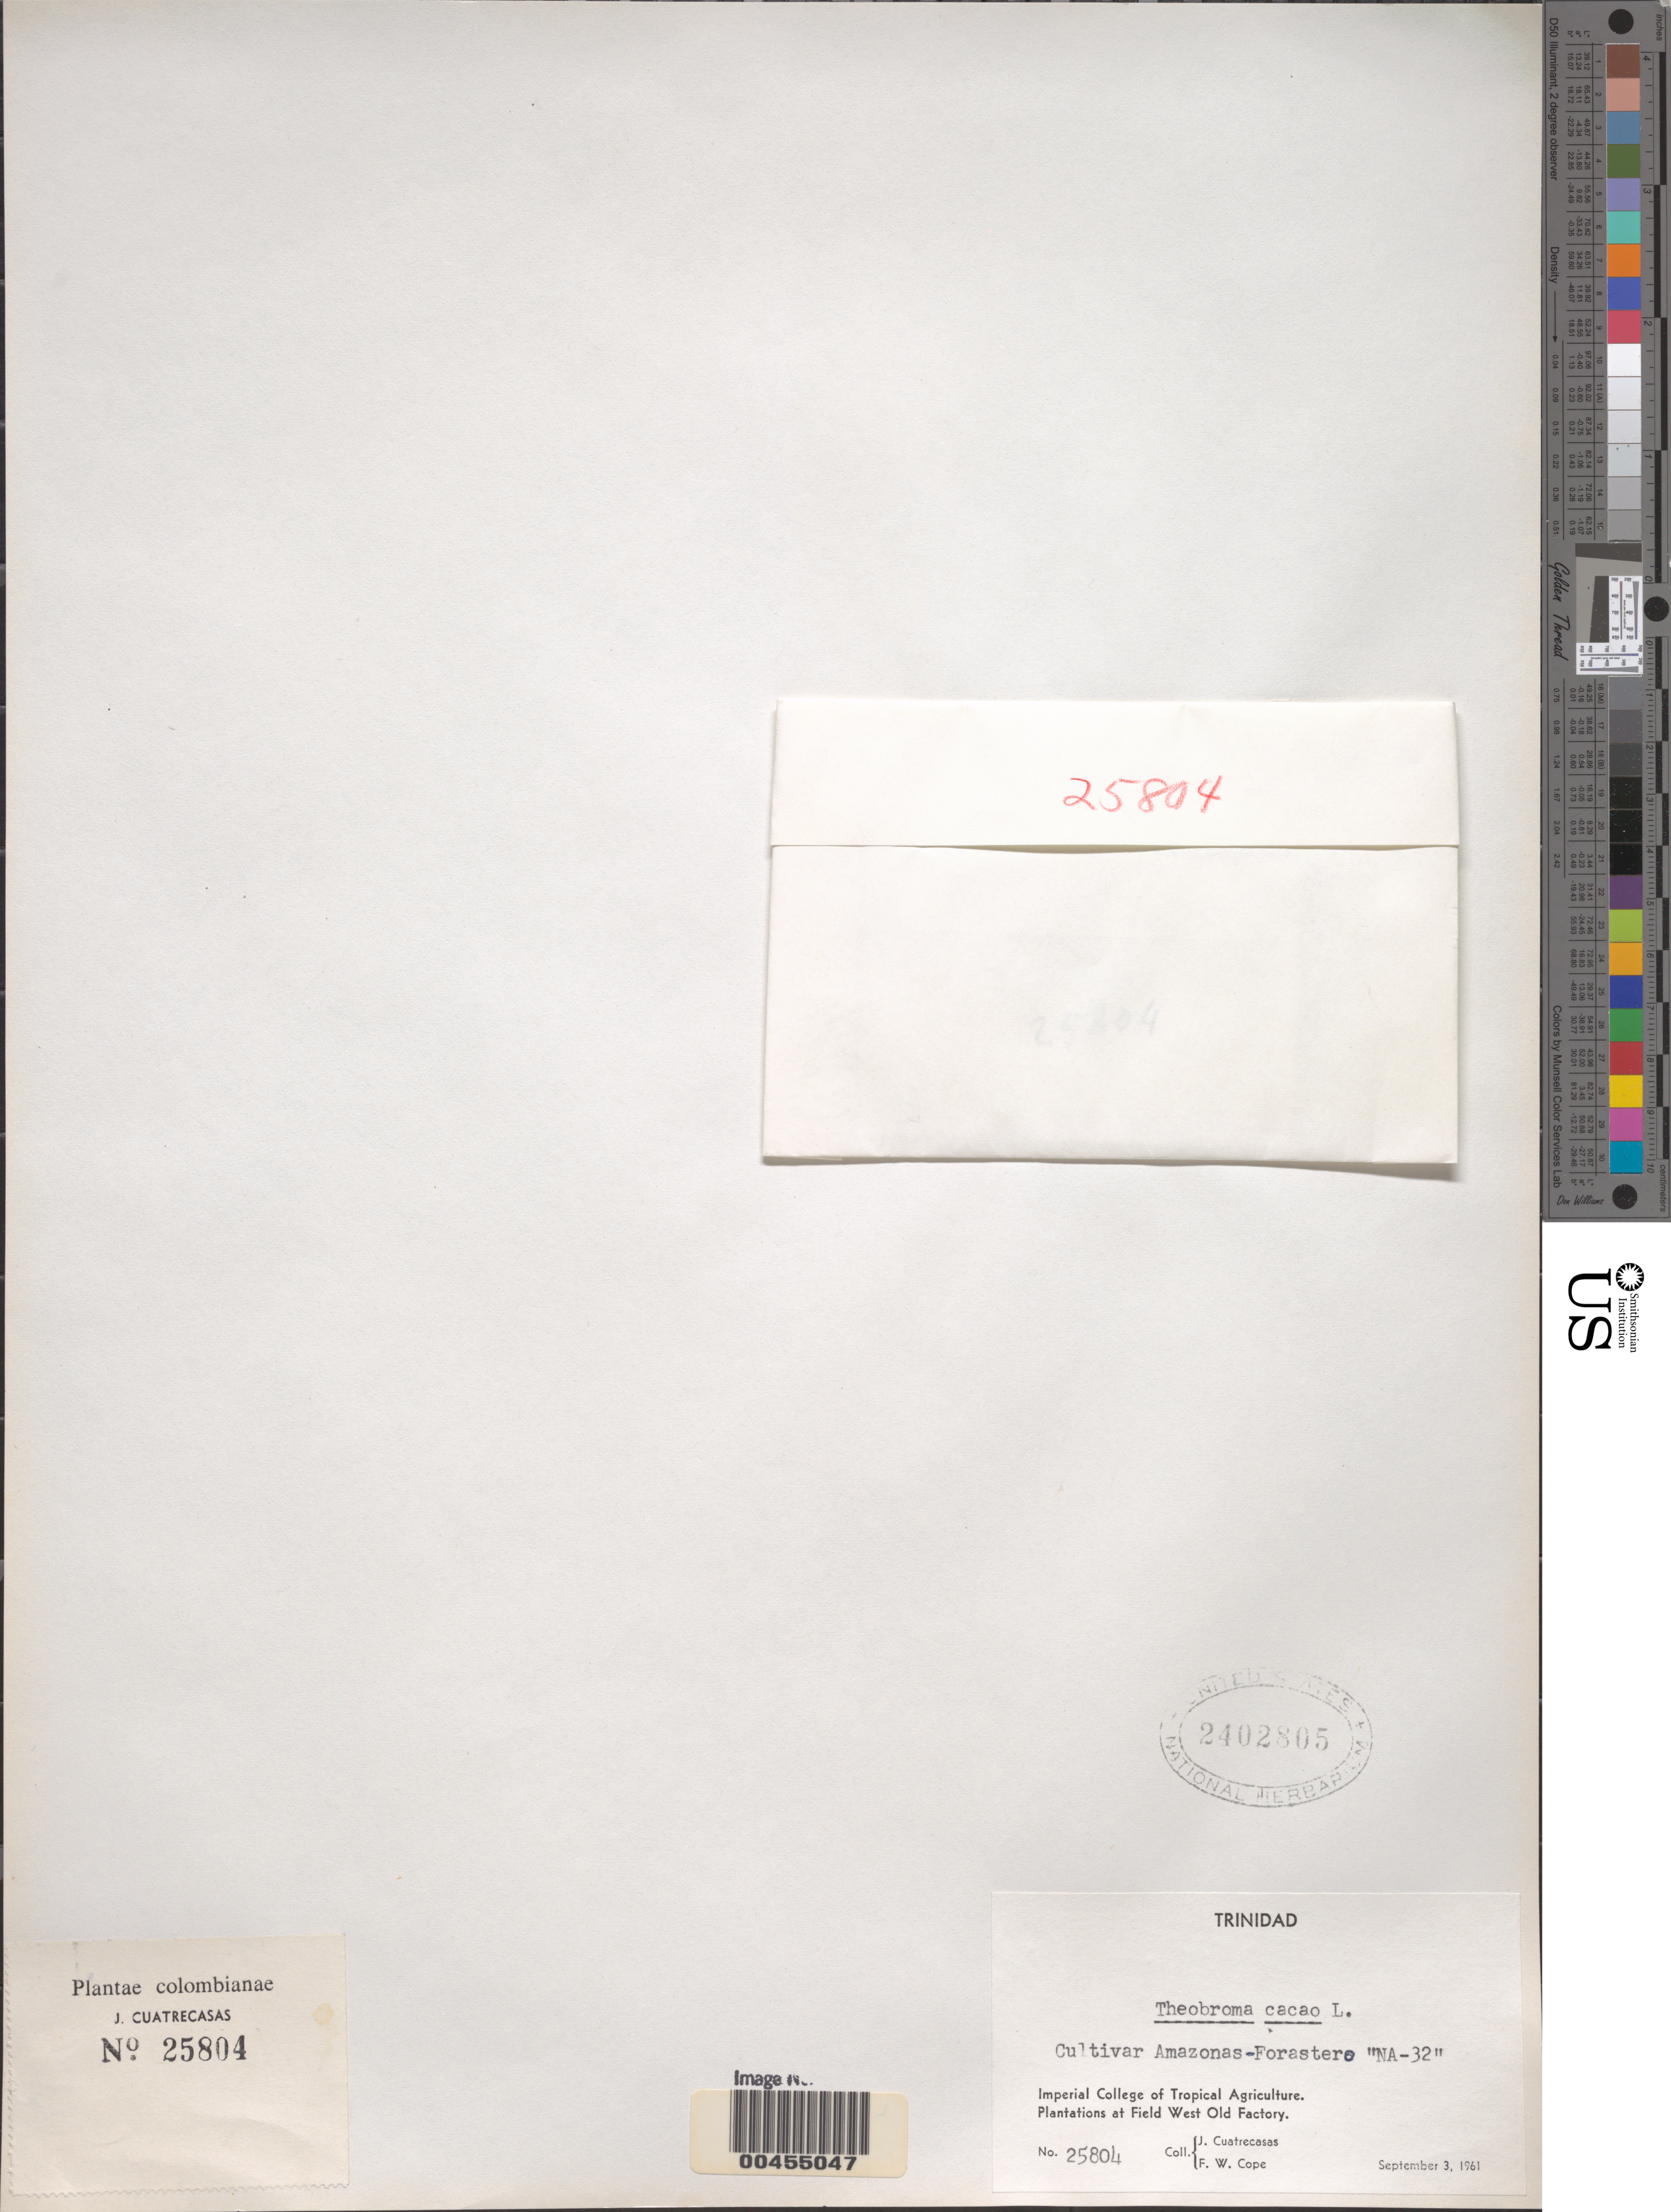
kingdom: Plantae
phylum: Tracheophyta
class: Magnoliopsida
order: Malvales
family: Malvaceae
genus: Theobroma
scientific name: Theobroma cacao 'Amazonas-Forastero NA-32'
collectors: J. Cuatrecasas & F. Cope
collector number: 25804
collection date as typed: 03 Sep 1961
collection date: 1961-09-03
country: Trinidad and Tobago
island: Trinidad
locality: Imperial College of Tropical Agriculture. Plantations at Field West Old Factory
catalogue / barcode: US 2402805